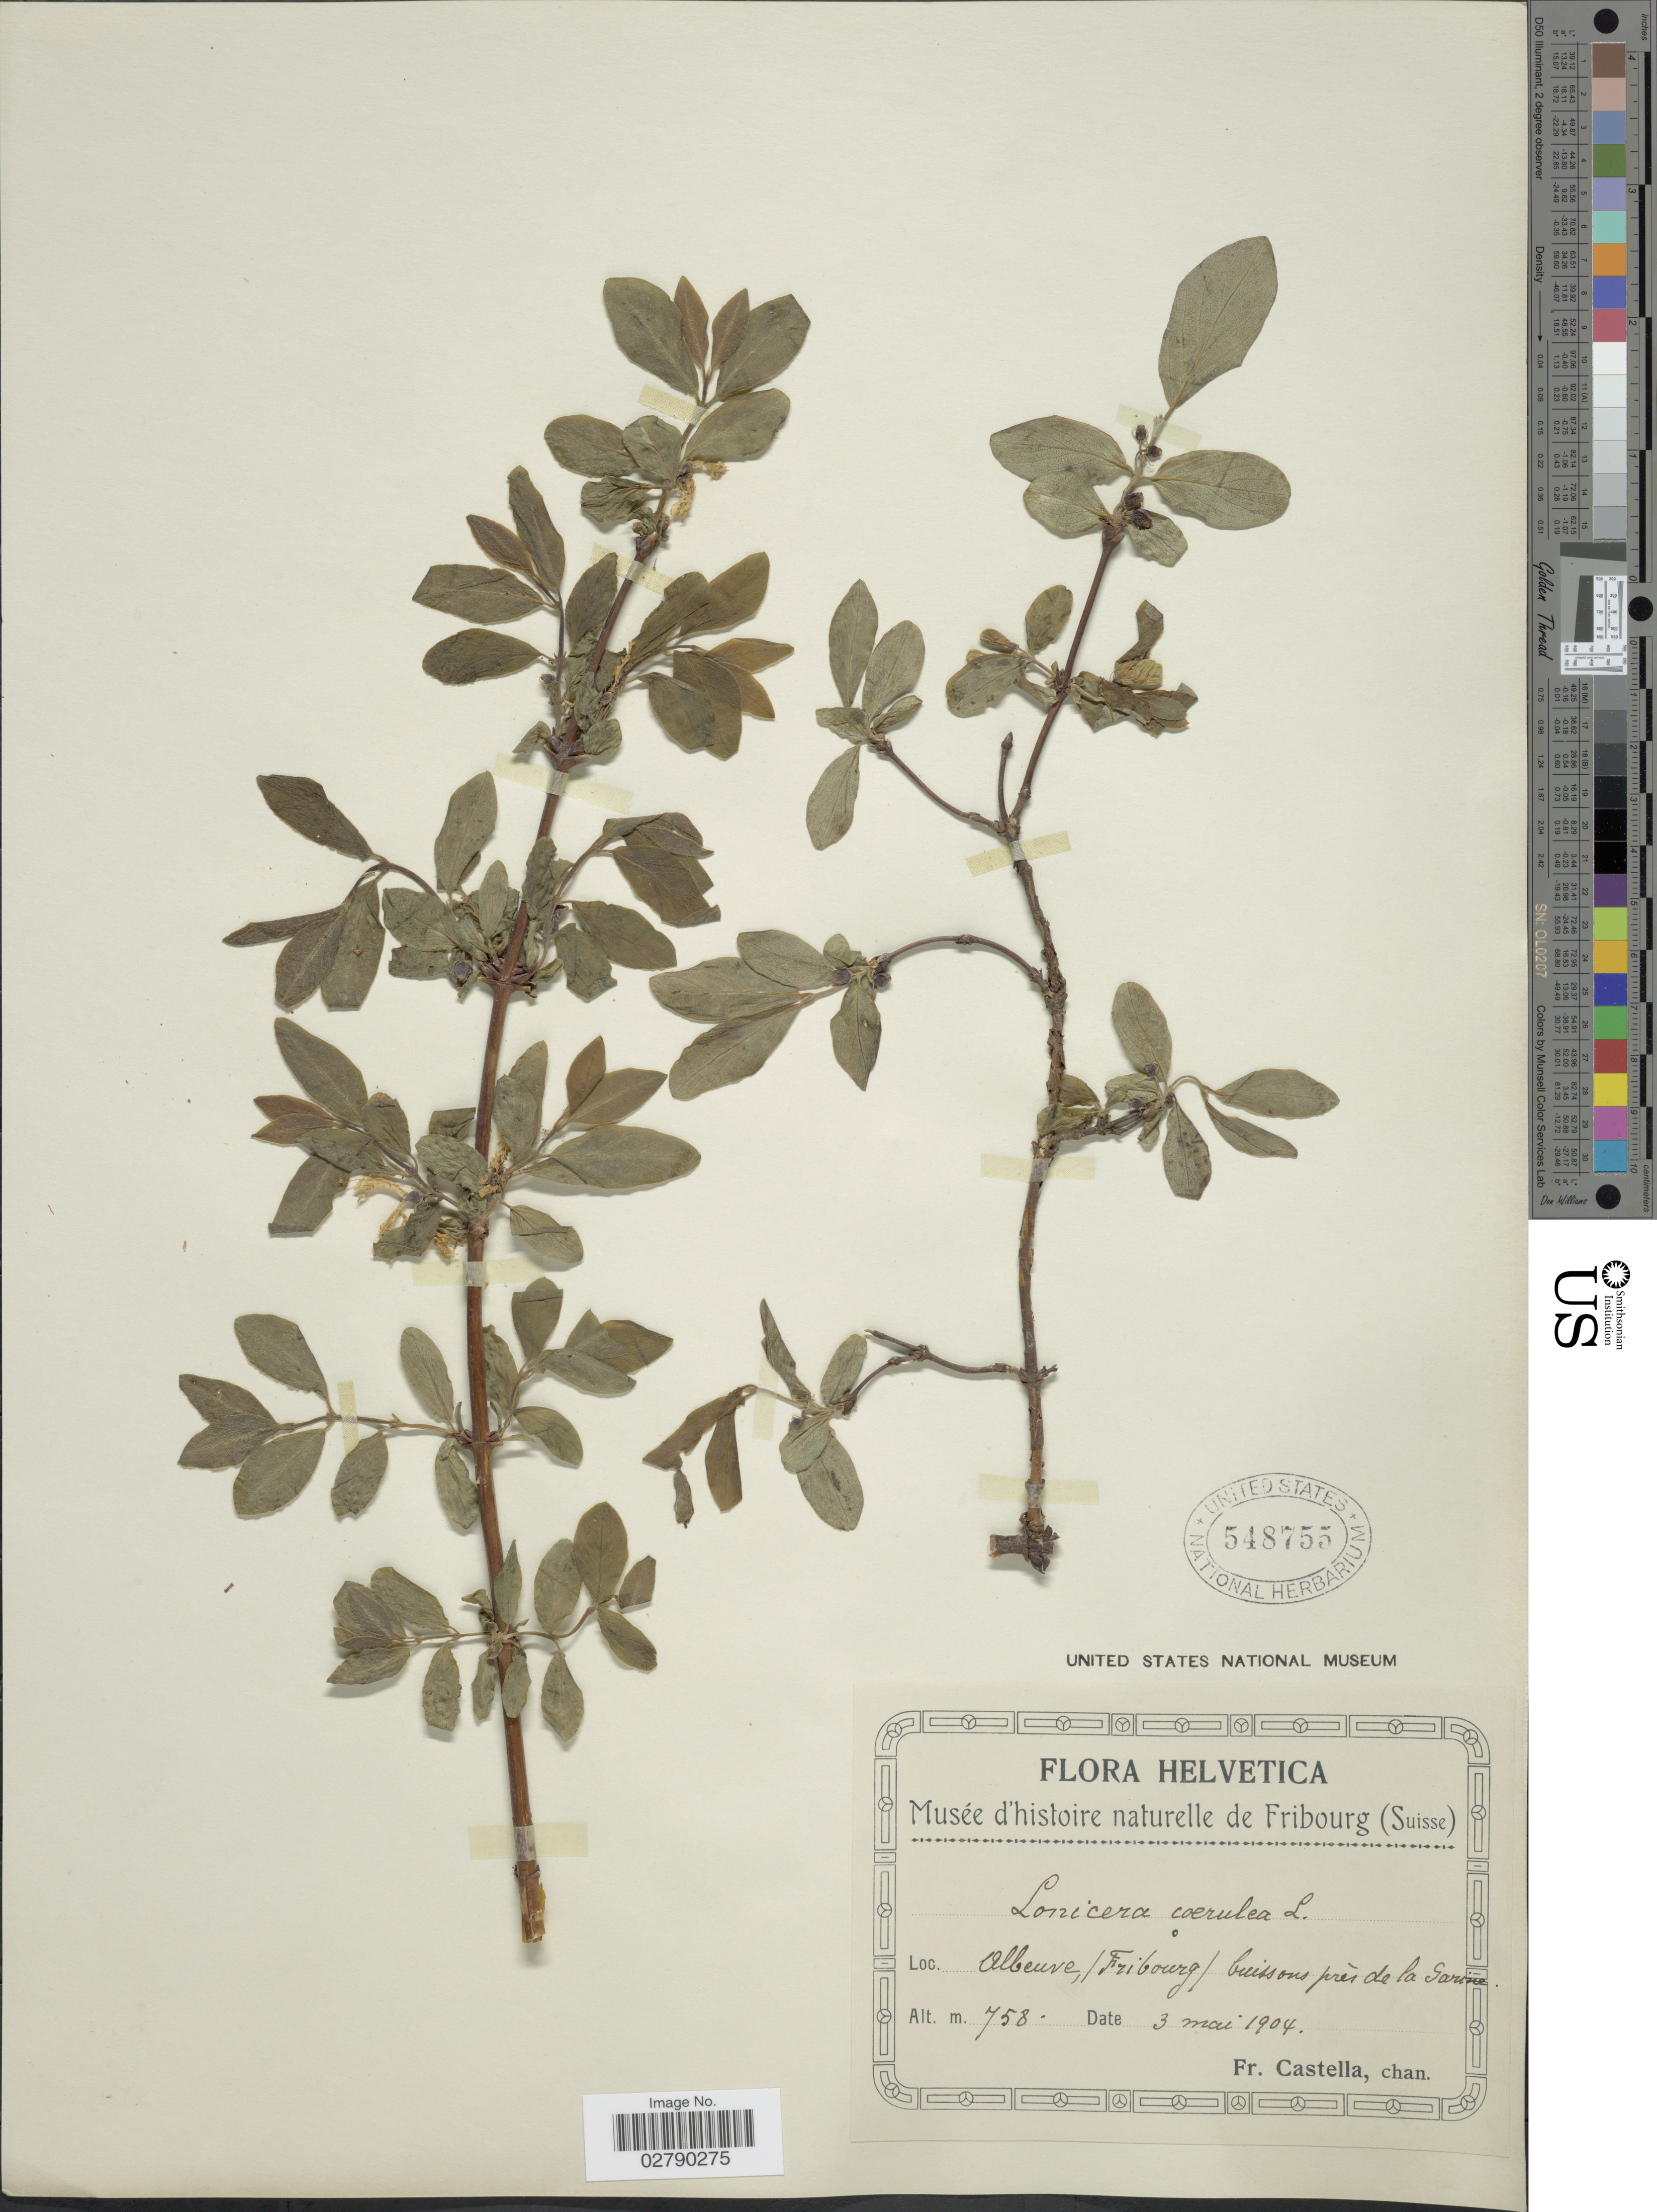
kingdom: Plantae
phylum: Tracheophyta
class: Magnoliopsida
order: Dipsacales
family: Caprifoliaceae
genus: Lonicera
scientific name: Lonicera caerulea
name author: L.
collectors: Fr. Castella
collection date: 1904-05-03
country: Switzerland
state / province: Fribourg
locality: Helvetica. Albeuve, buissons prés de la Garine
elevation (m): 758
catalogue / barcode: US 548755